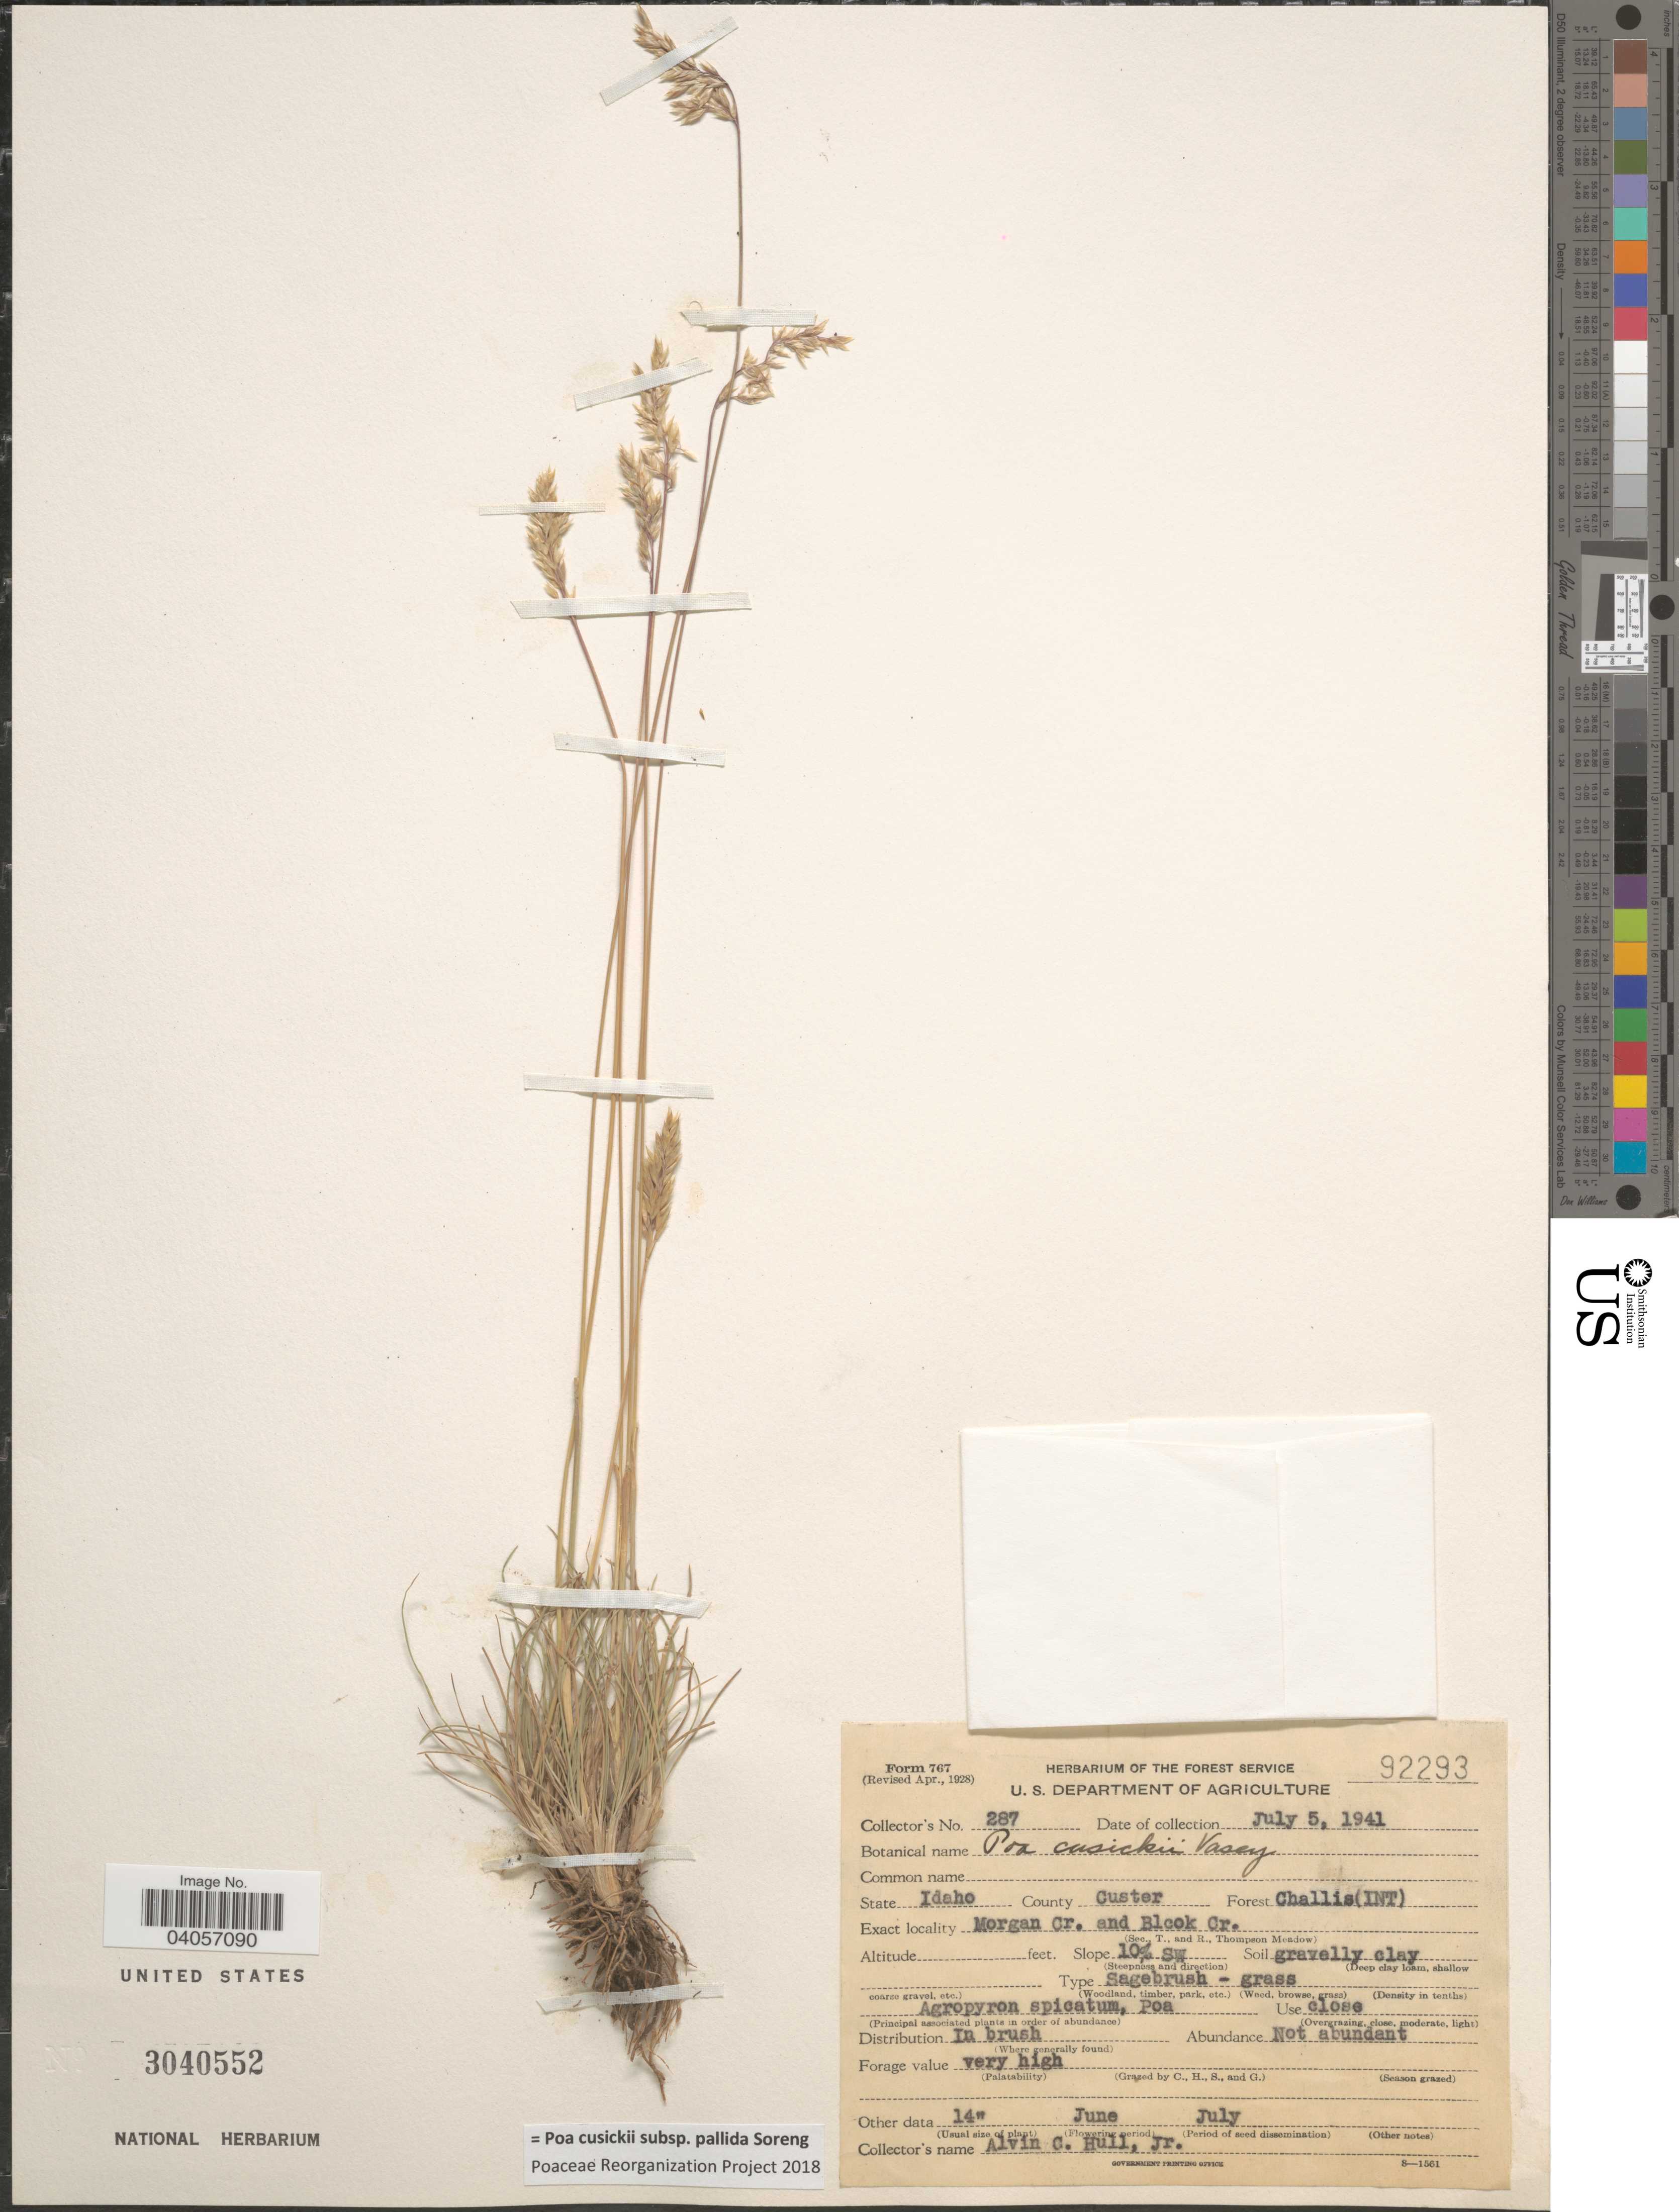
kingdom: Plantae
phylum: Tracheophyta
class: Liliopsida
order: Poales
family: Poaceae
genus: Poa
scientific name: Poa cusickii subsp. pallida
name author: Soreng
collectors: A. Hull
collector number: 287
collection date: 1941-07-05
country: United States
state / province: Idaho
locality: County Custer. Forest Challis(INT). Morgan Cr. and Blcok Cr. (Thompson Meadow).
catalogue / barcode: US 3040552